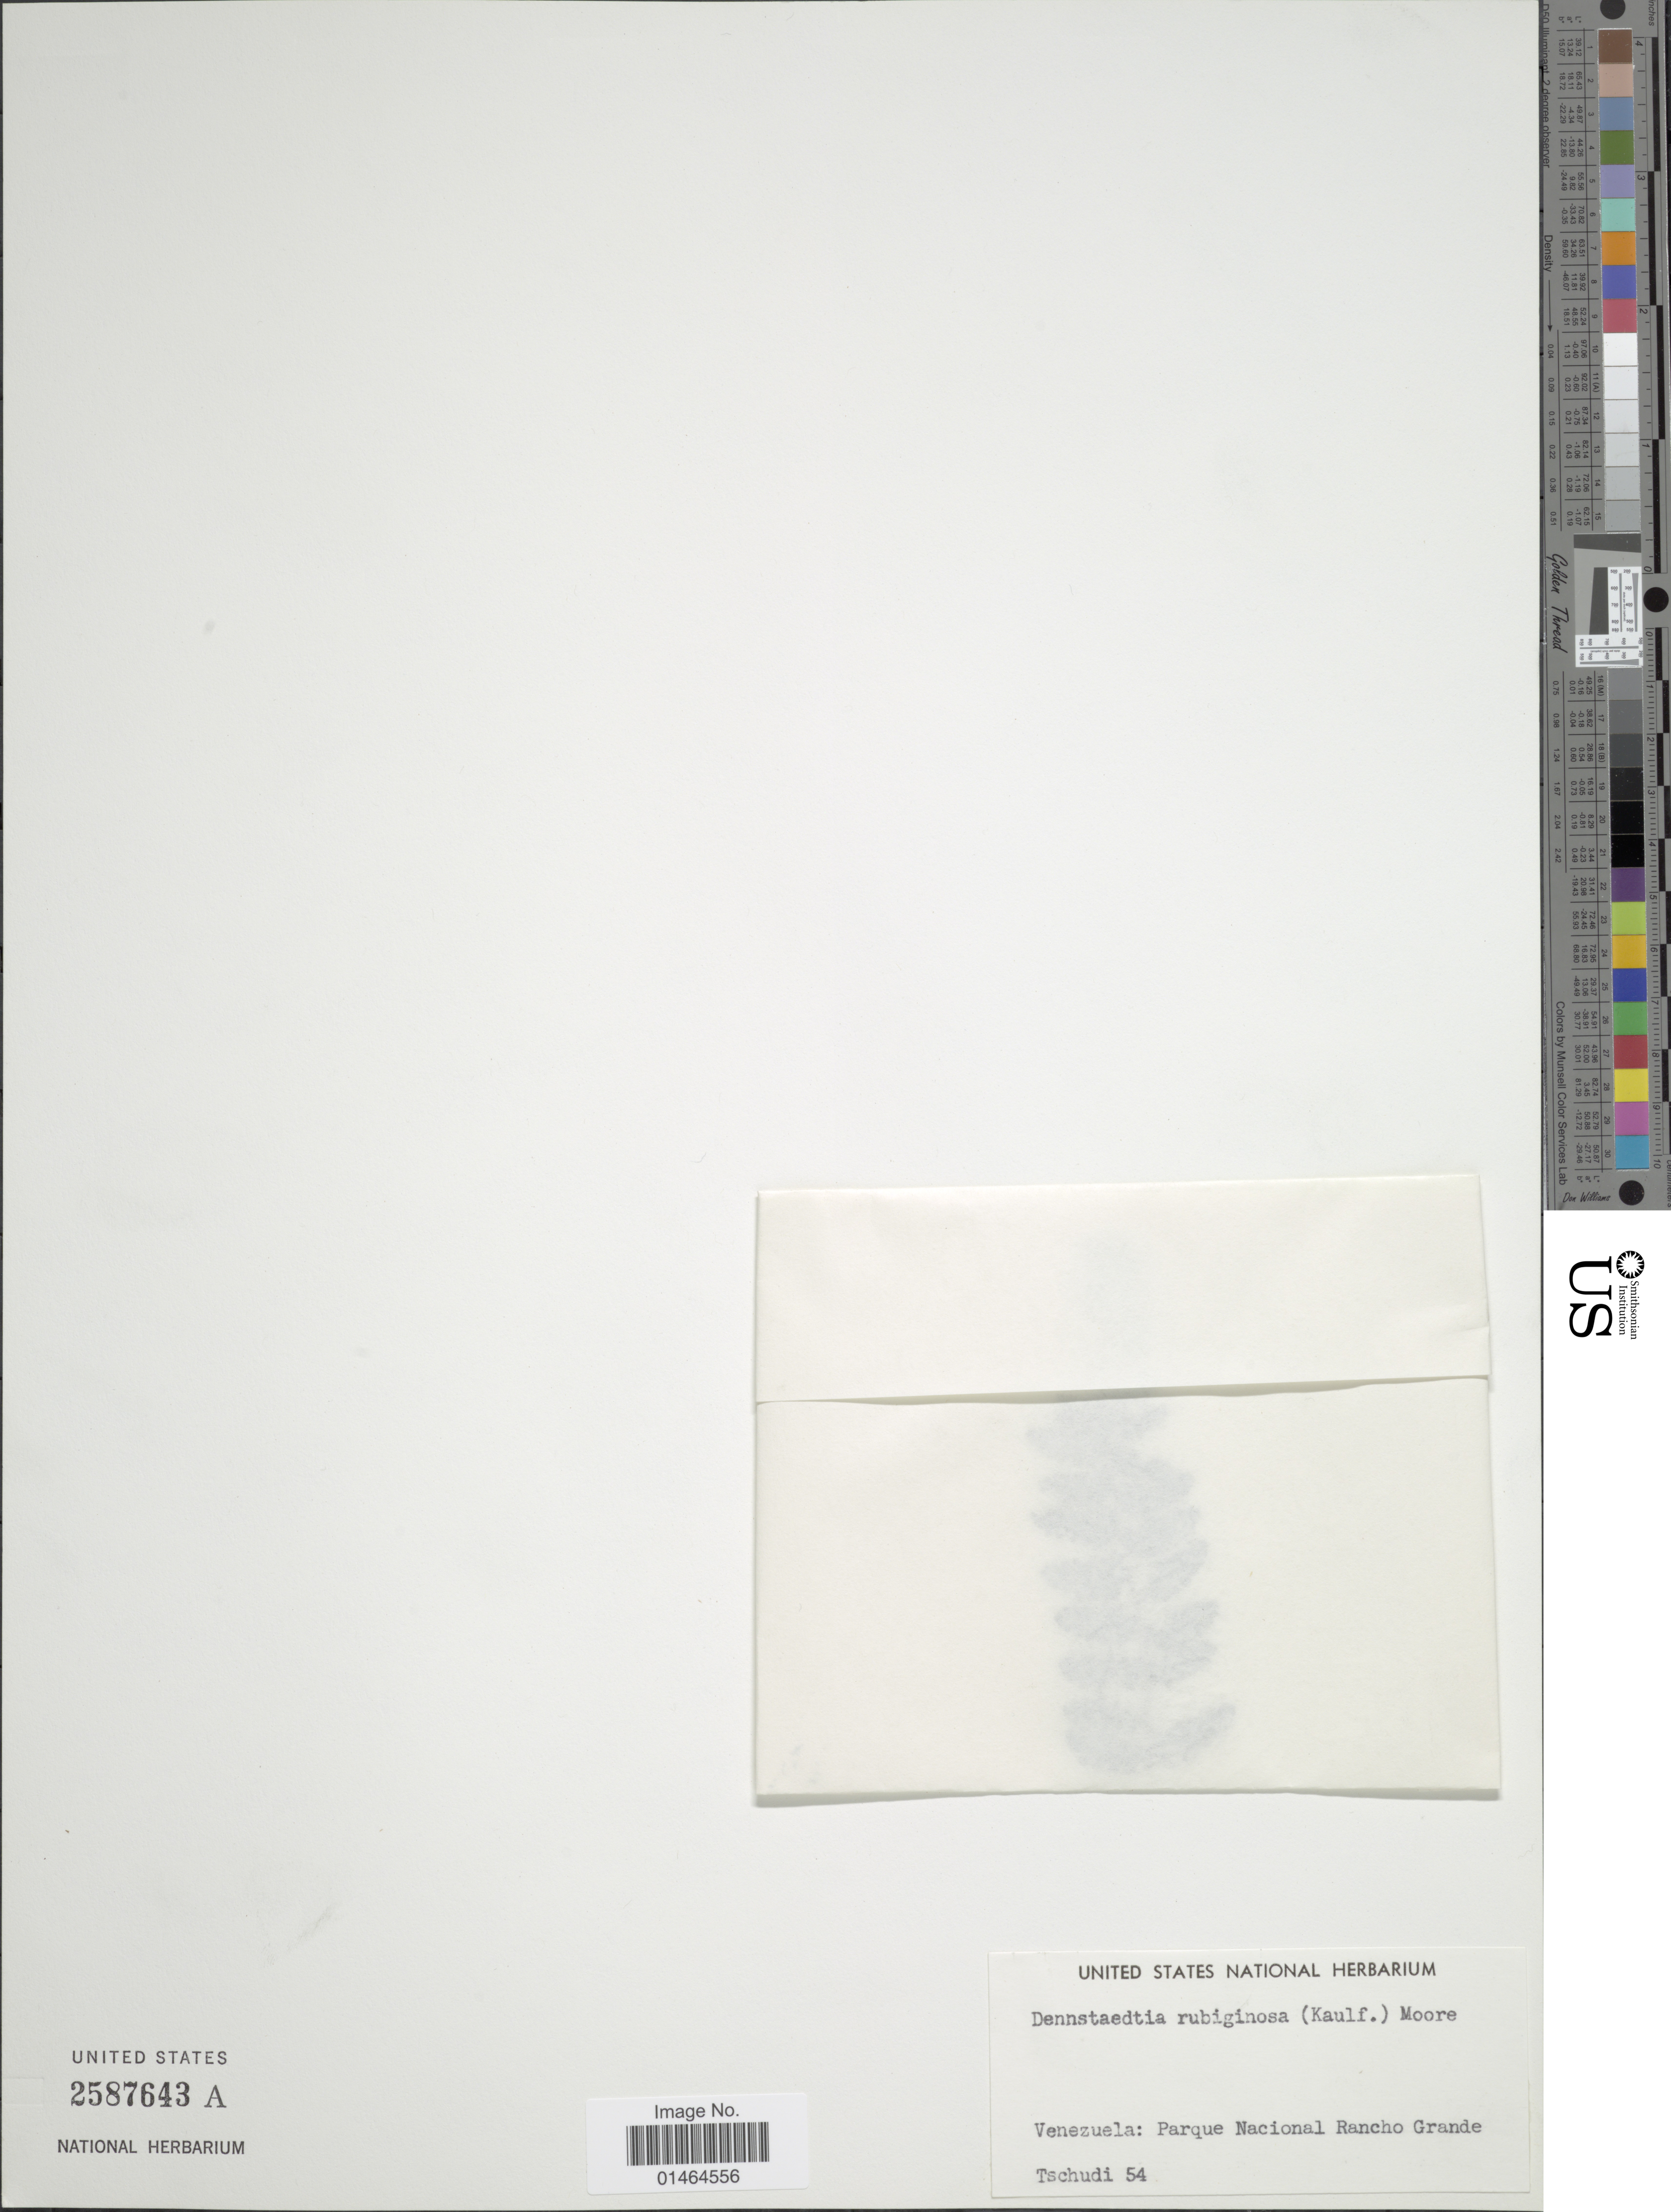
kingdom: Plantae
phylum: Tracheophyta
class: Polypodiopsida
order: Polypodiales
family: Dennstaedtiaceae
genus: Dennstaedtia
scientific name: Dennstaedtia cicutaria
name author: (Sw.) T. Moore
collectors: Tschudi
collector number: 54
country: Venezuela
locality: Parque Nacional Rancho Grande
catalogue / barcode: US 2587643A